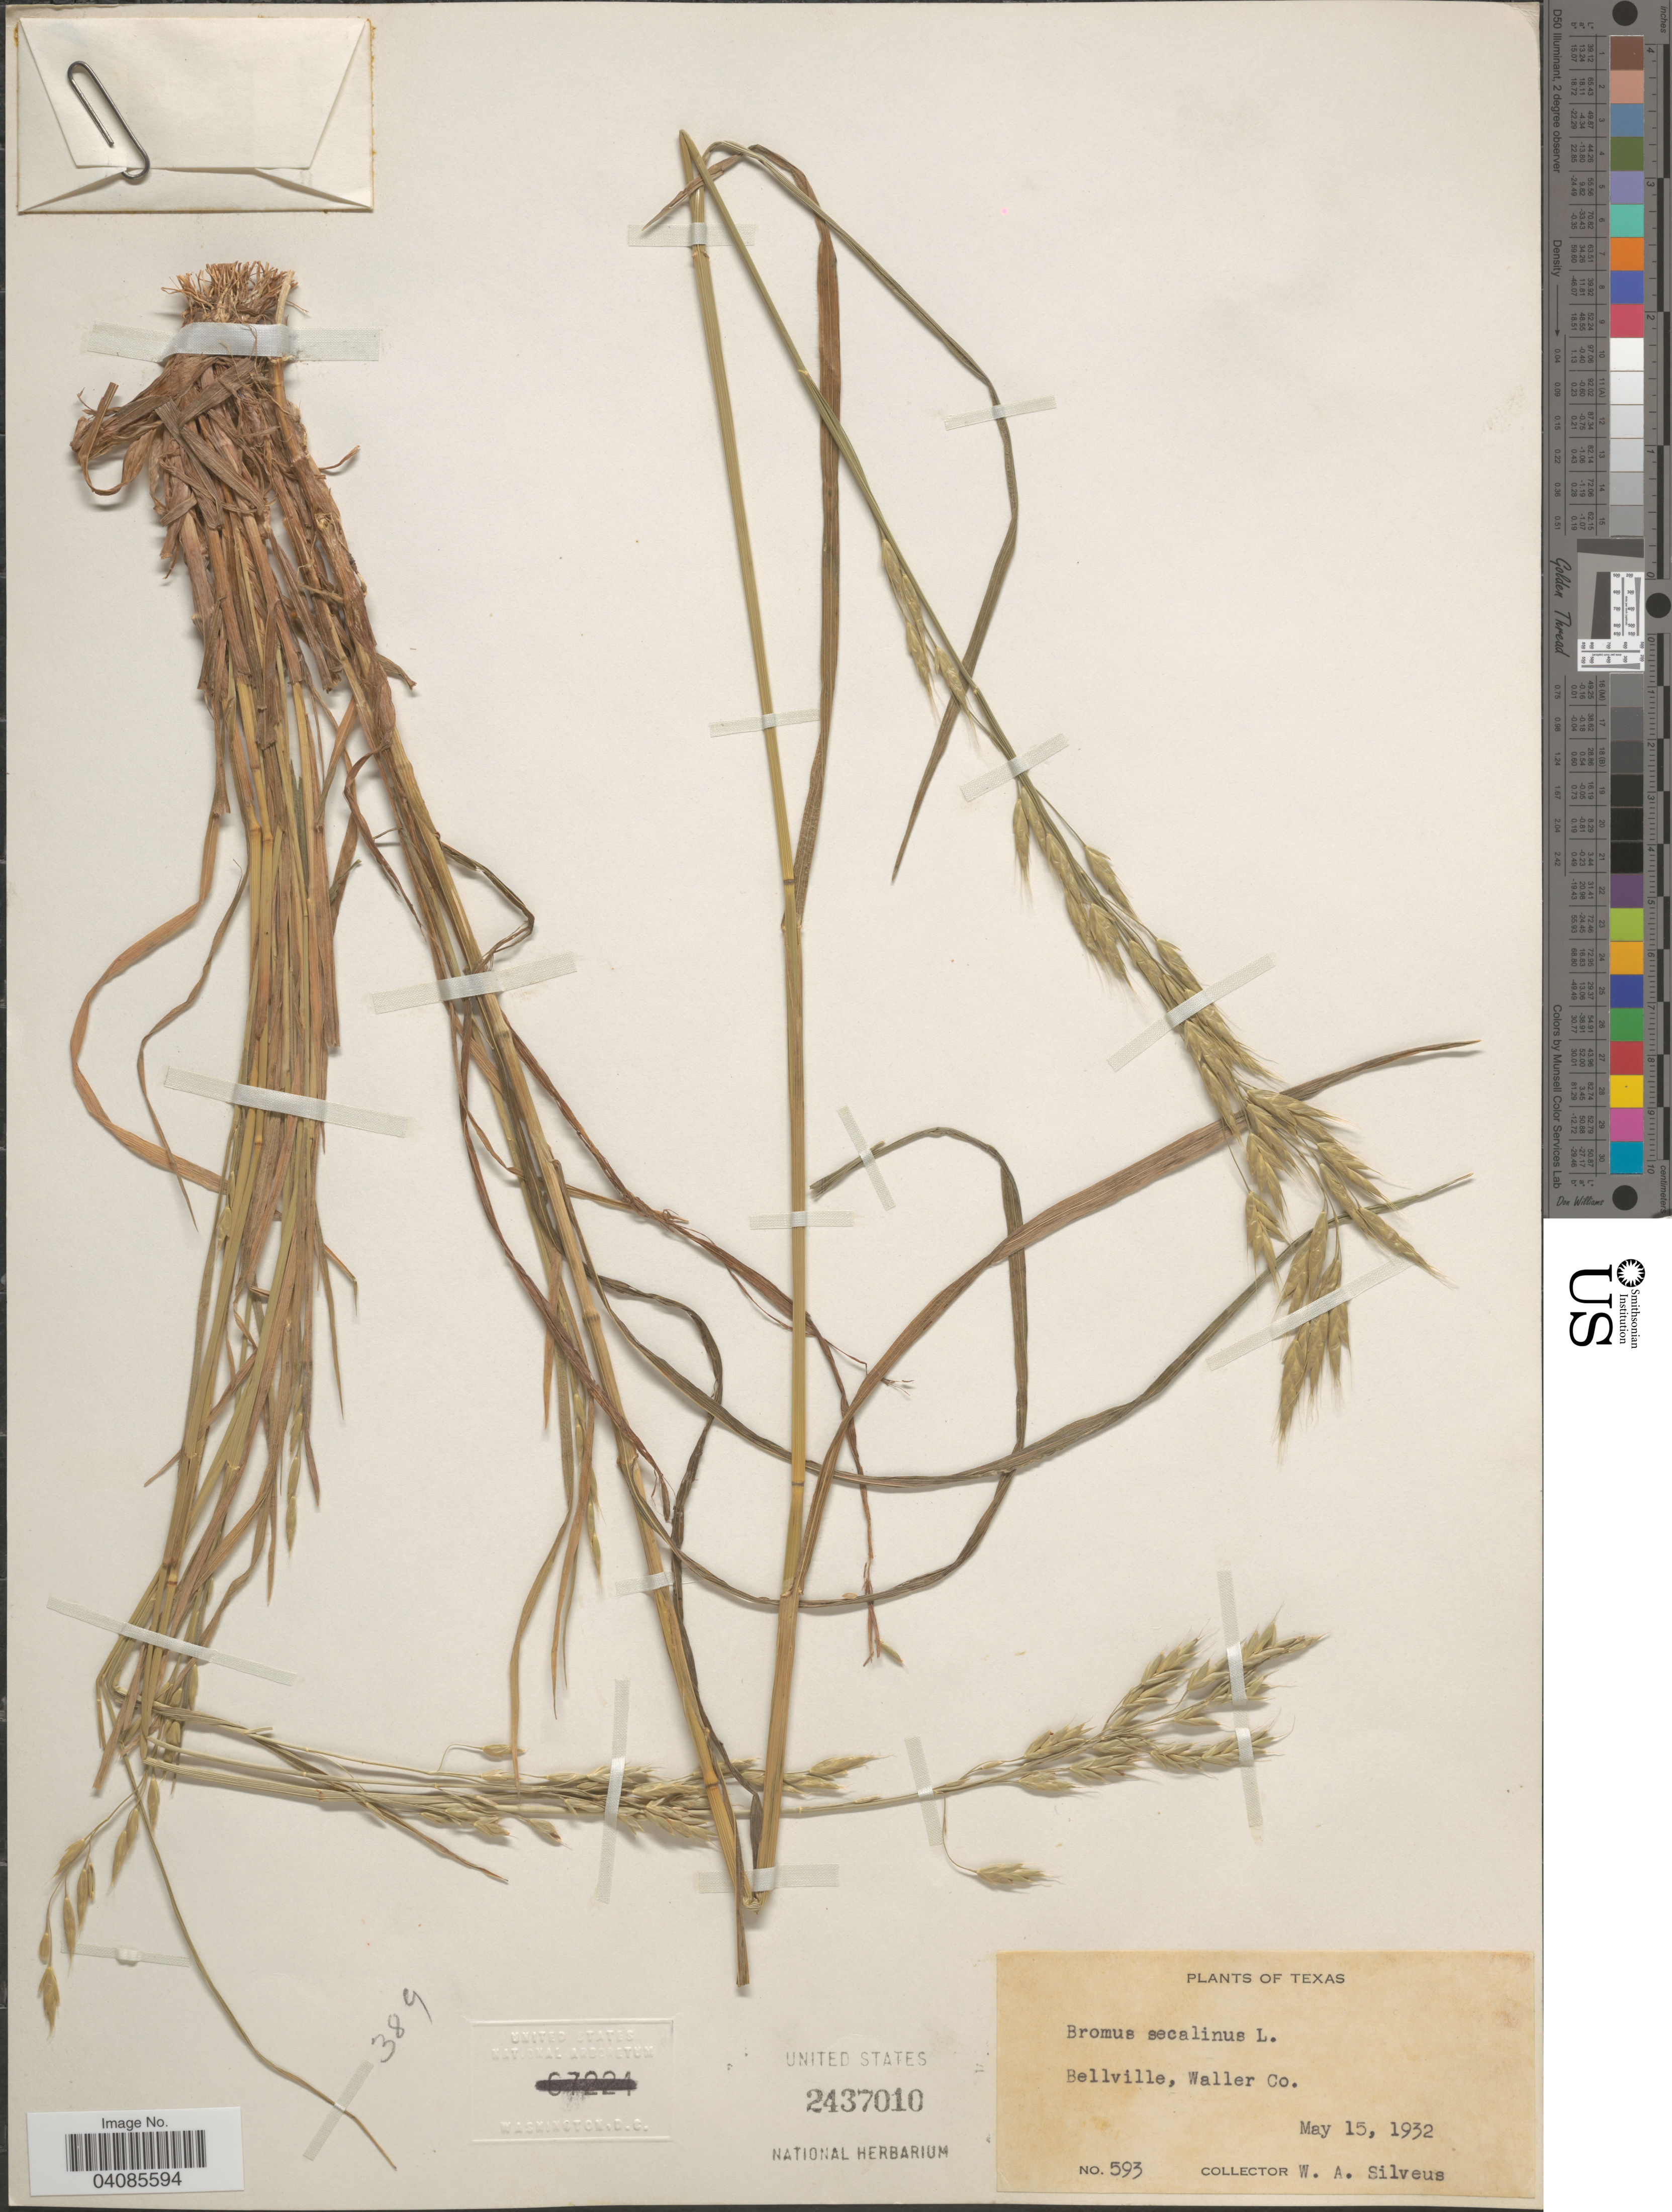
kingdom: Plantae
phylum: Tracheophyta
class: Liliopsida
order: Poales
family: Poaceae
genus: Bromus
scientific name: Bromus sitchensis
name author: Trin. in Bong.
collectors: W. Silveus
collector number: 593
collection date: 1932-05-15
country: United States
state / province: Texas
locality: Bellville, Waller Co.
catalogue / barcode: US 2437010